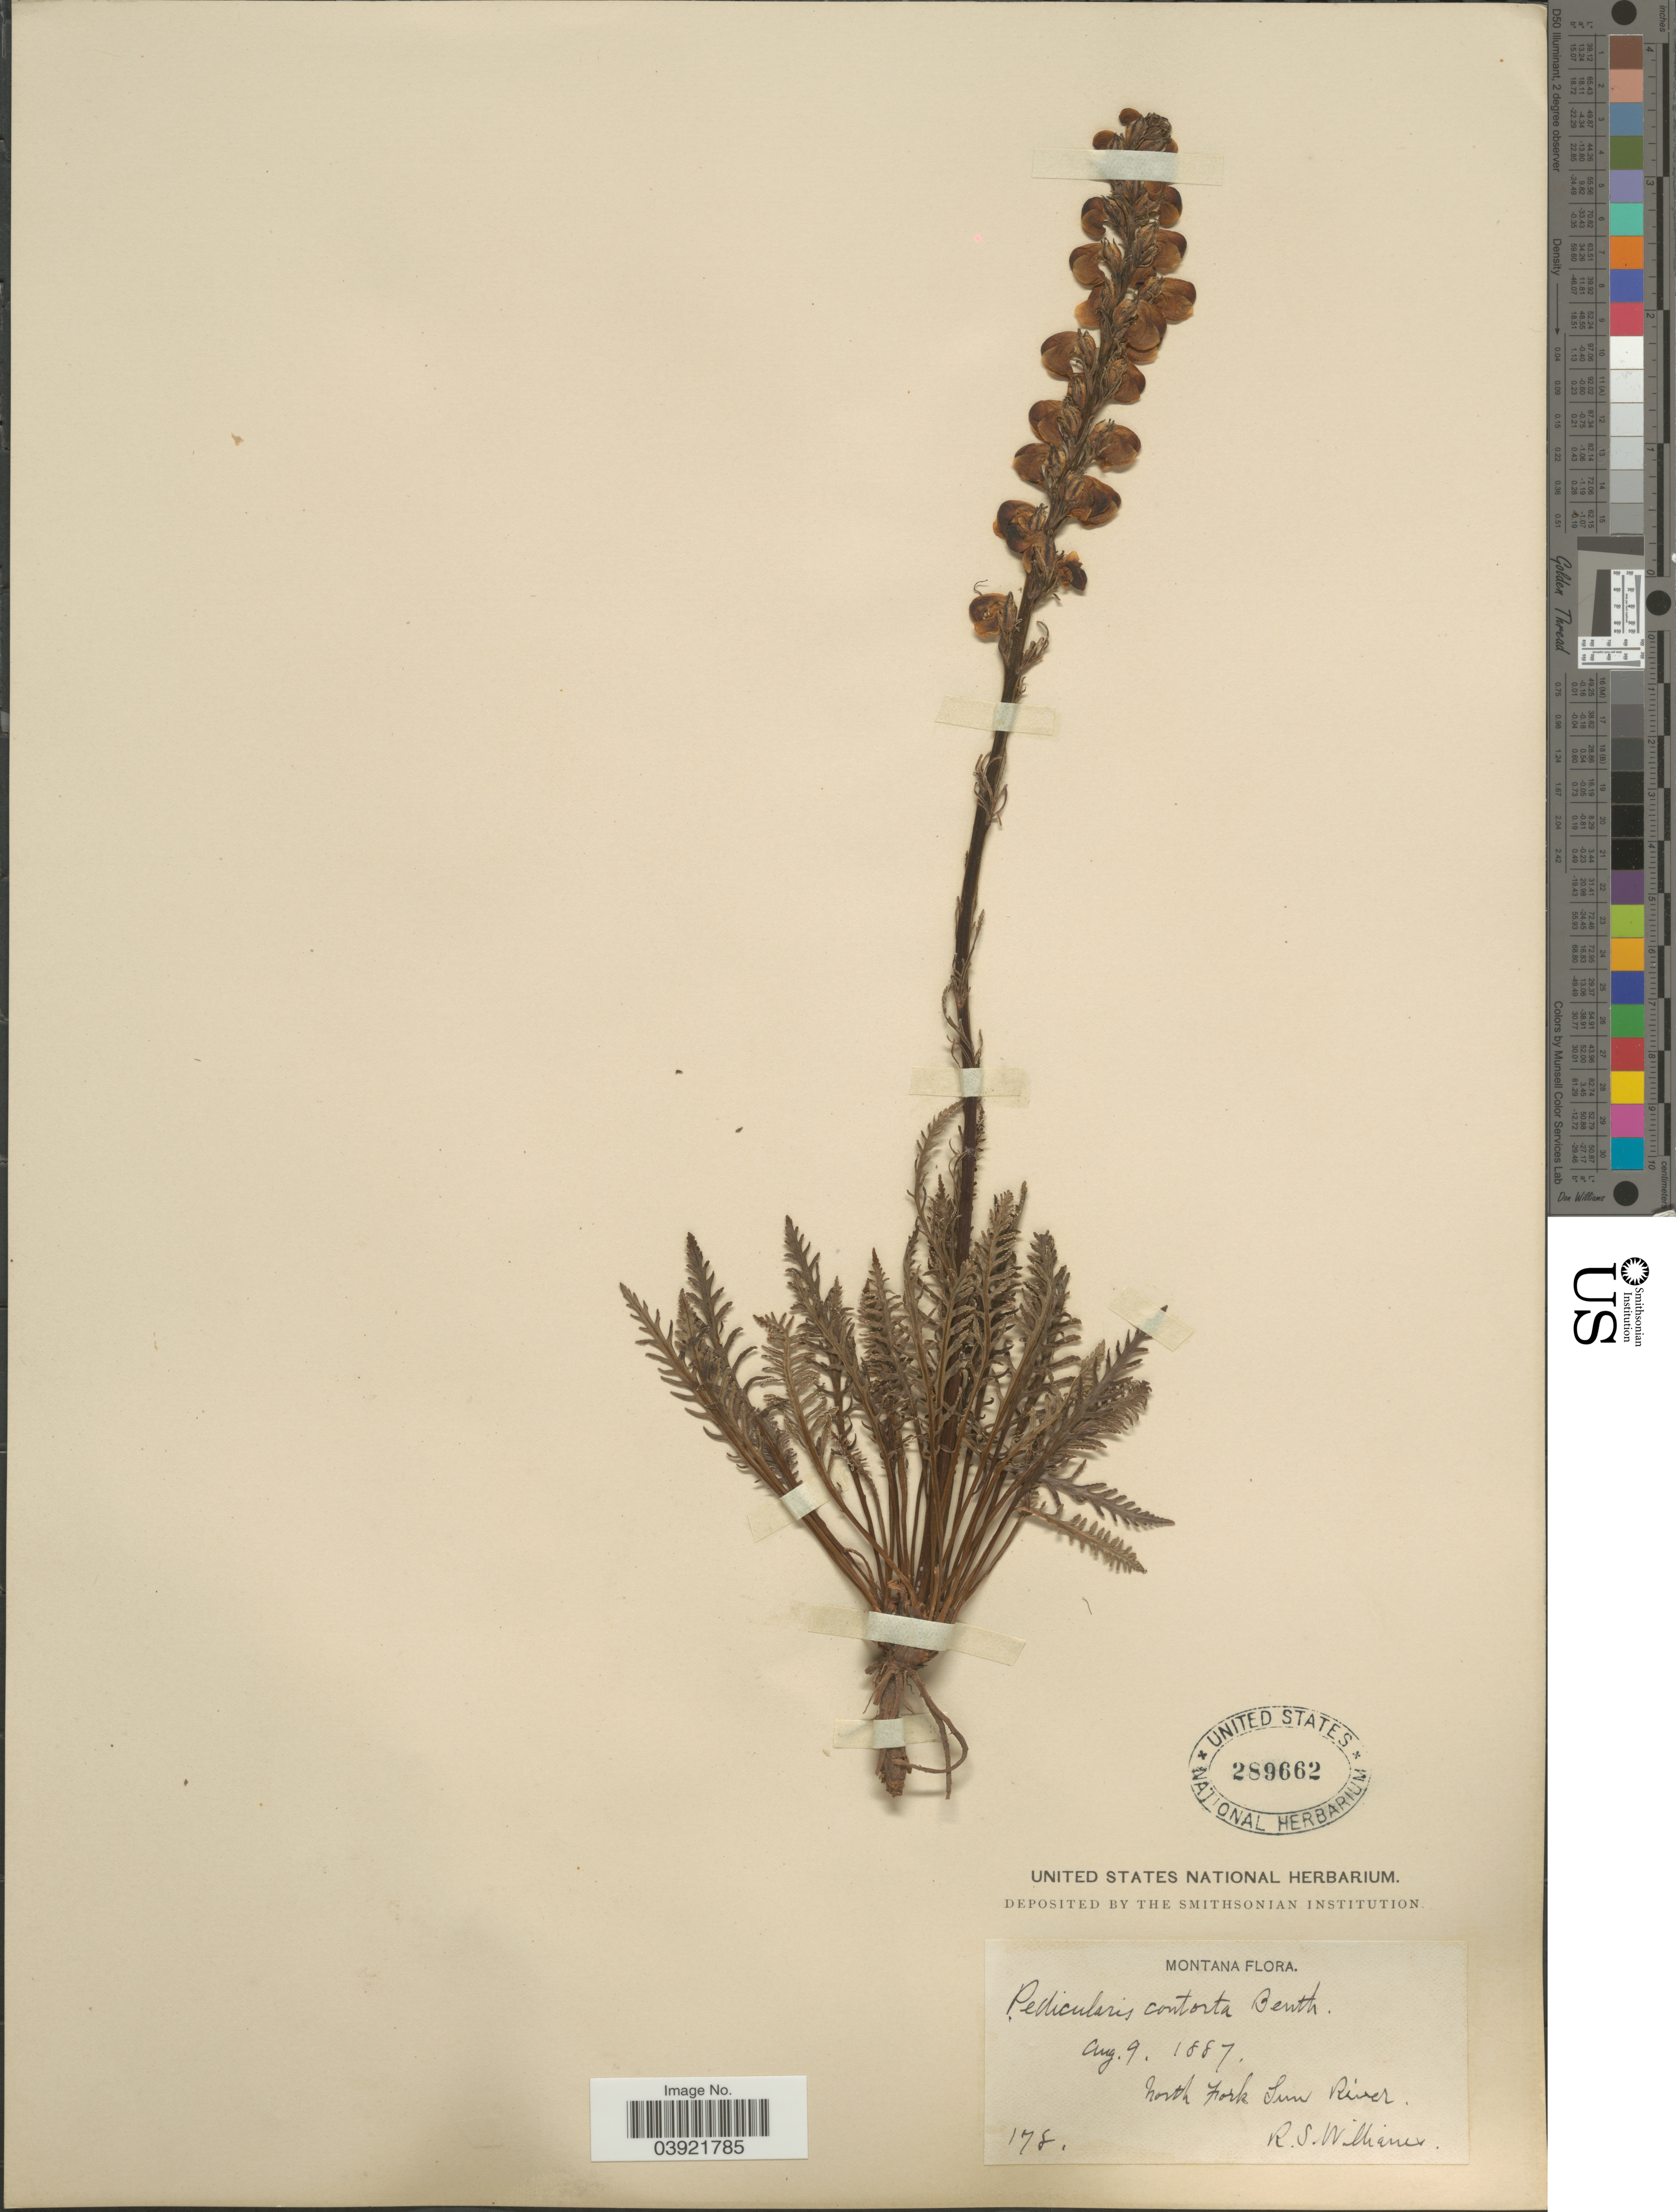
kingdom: Plantae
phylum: Tracheophyta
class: Magnoliopsida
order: Lamiales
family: Orobanchaceae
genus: Pedicularis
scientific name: Pedicularis contorta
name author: Benth.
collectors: R. S. Williams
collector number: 178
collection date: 1887-08-09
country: United States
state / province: Montana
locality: North Fork Sun River.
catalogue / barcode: US 289662